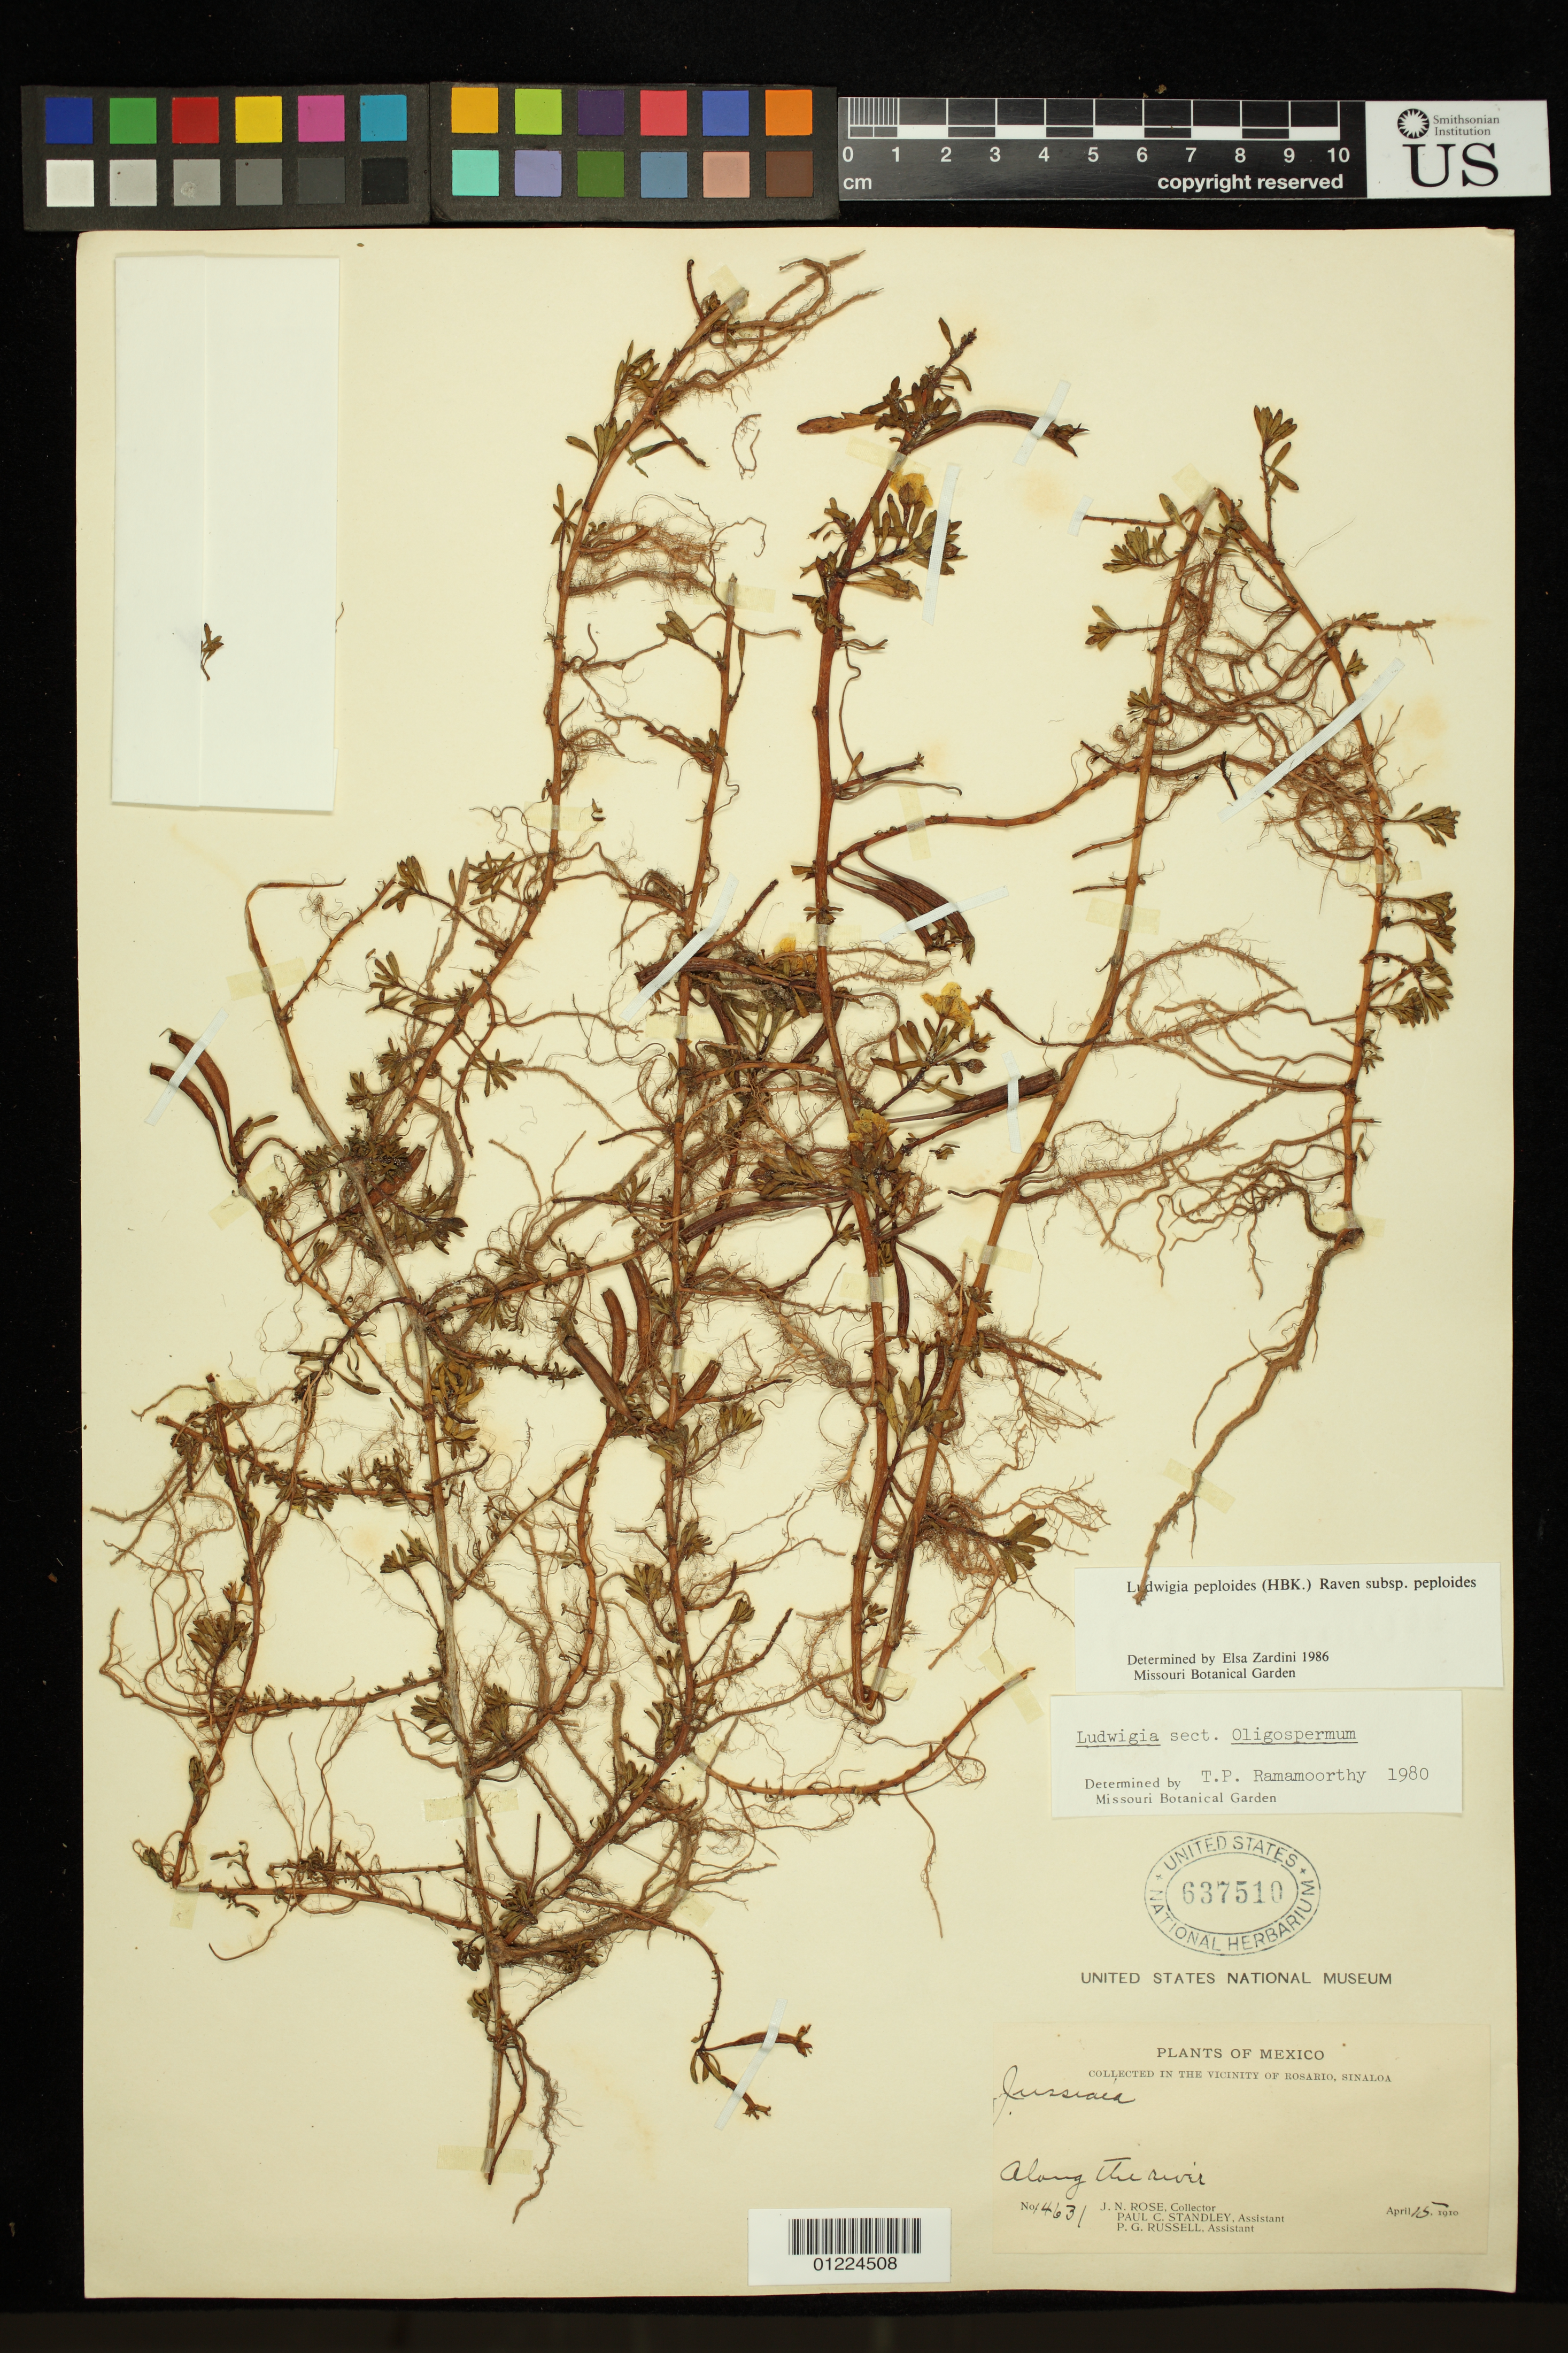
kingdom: Plantae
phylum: Tracheophyta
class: Magnoliopsida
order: Myrtales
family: Onagraceae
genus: Ludwigia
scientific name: Ludwigia peploides subsp. peploides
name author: (Kunth) P.H. Raven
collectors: J. N. Rose, P. C. Standley & P. G. Russell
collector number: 14631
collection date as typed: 15 Apr 1910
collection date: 1910-04-15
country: Mexico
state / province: Sinaloa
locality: In the vicinity of Rosario, Sinaloa.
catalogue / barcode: US 637510